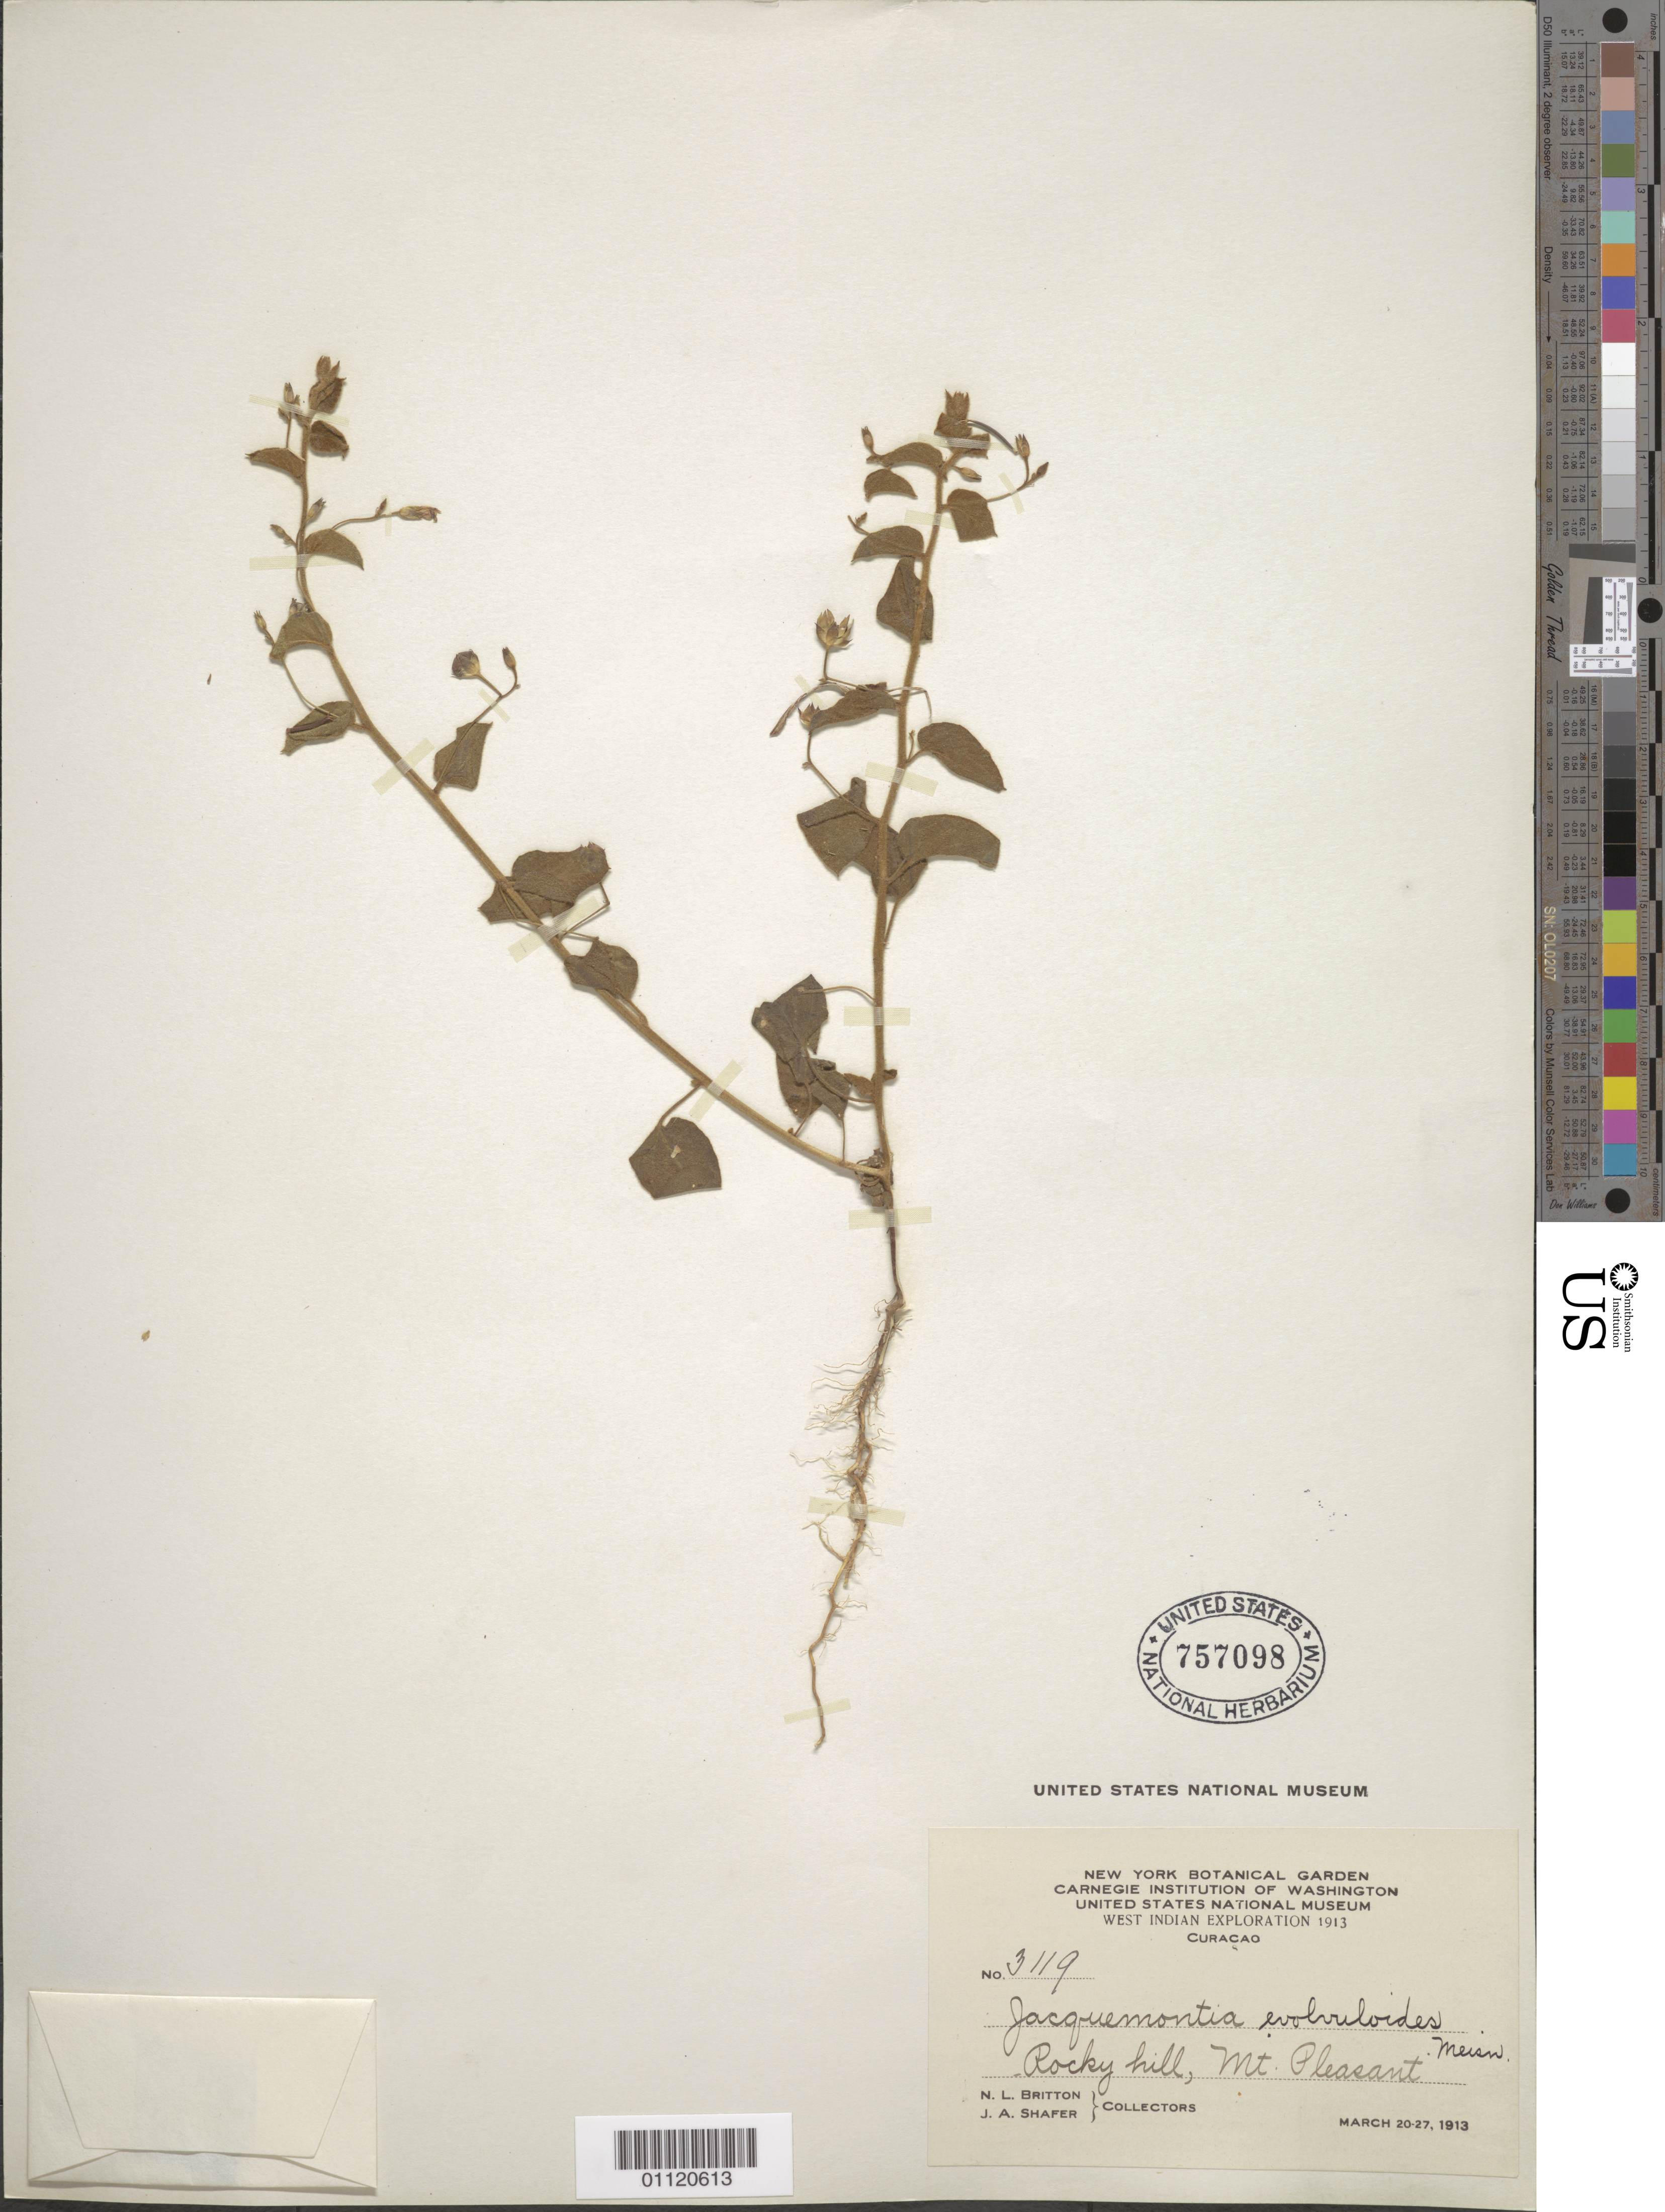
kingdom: Plantae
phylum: Tracheophyta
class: Magnoliopsida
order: Solanales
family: Convolvulaceae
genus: Jacquemontia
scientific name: Jacquemontia evolvuloides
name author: Meisn.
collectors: N. Britton & J. A. Shafer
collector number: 3119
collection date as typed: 20 Mar 1913 to 27 Mar 1913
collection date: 1913-03-20/1913-03-27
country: Curaçao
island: Curaçao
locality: Rocky hill, Mt. Pleasant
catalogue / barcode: US 757098